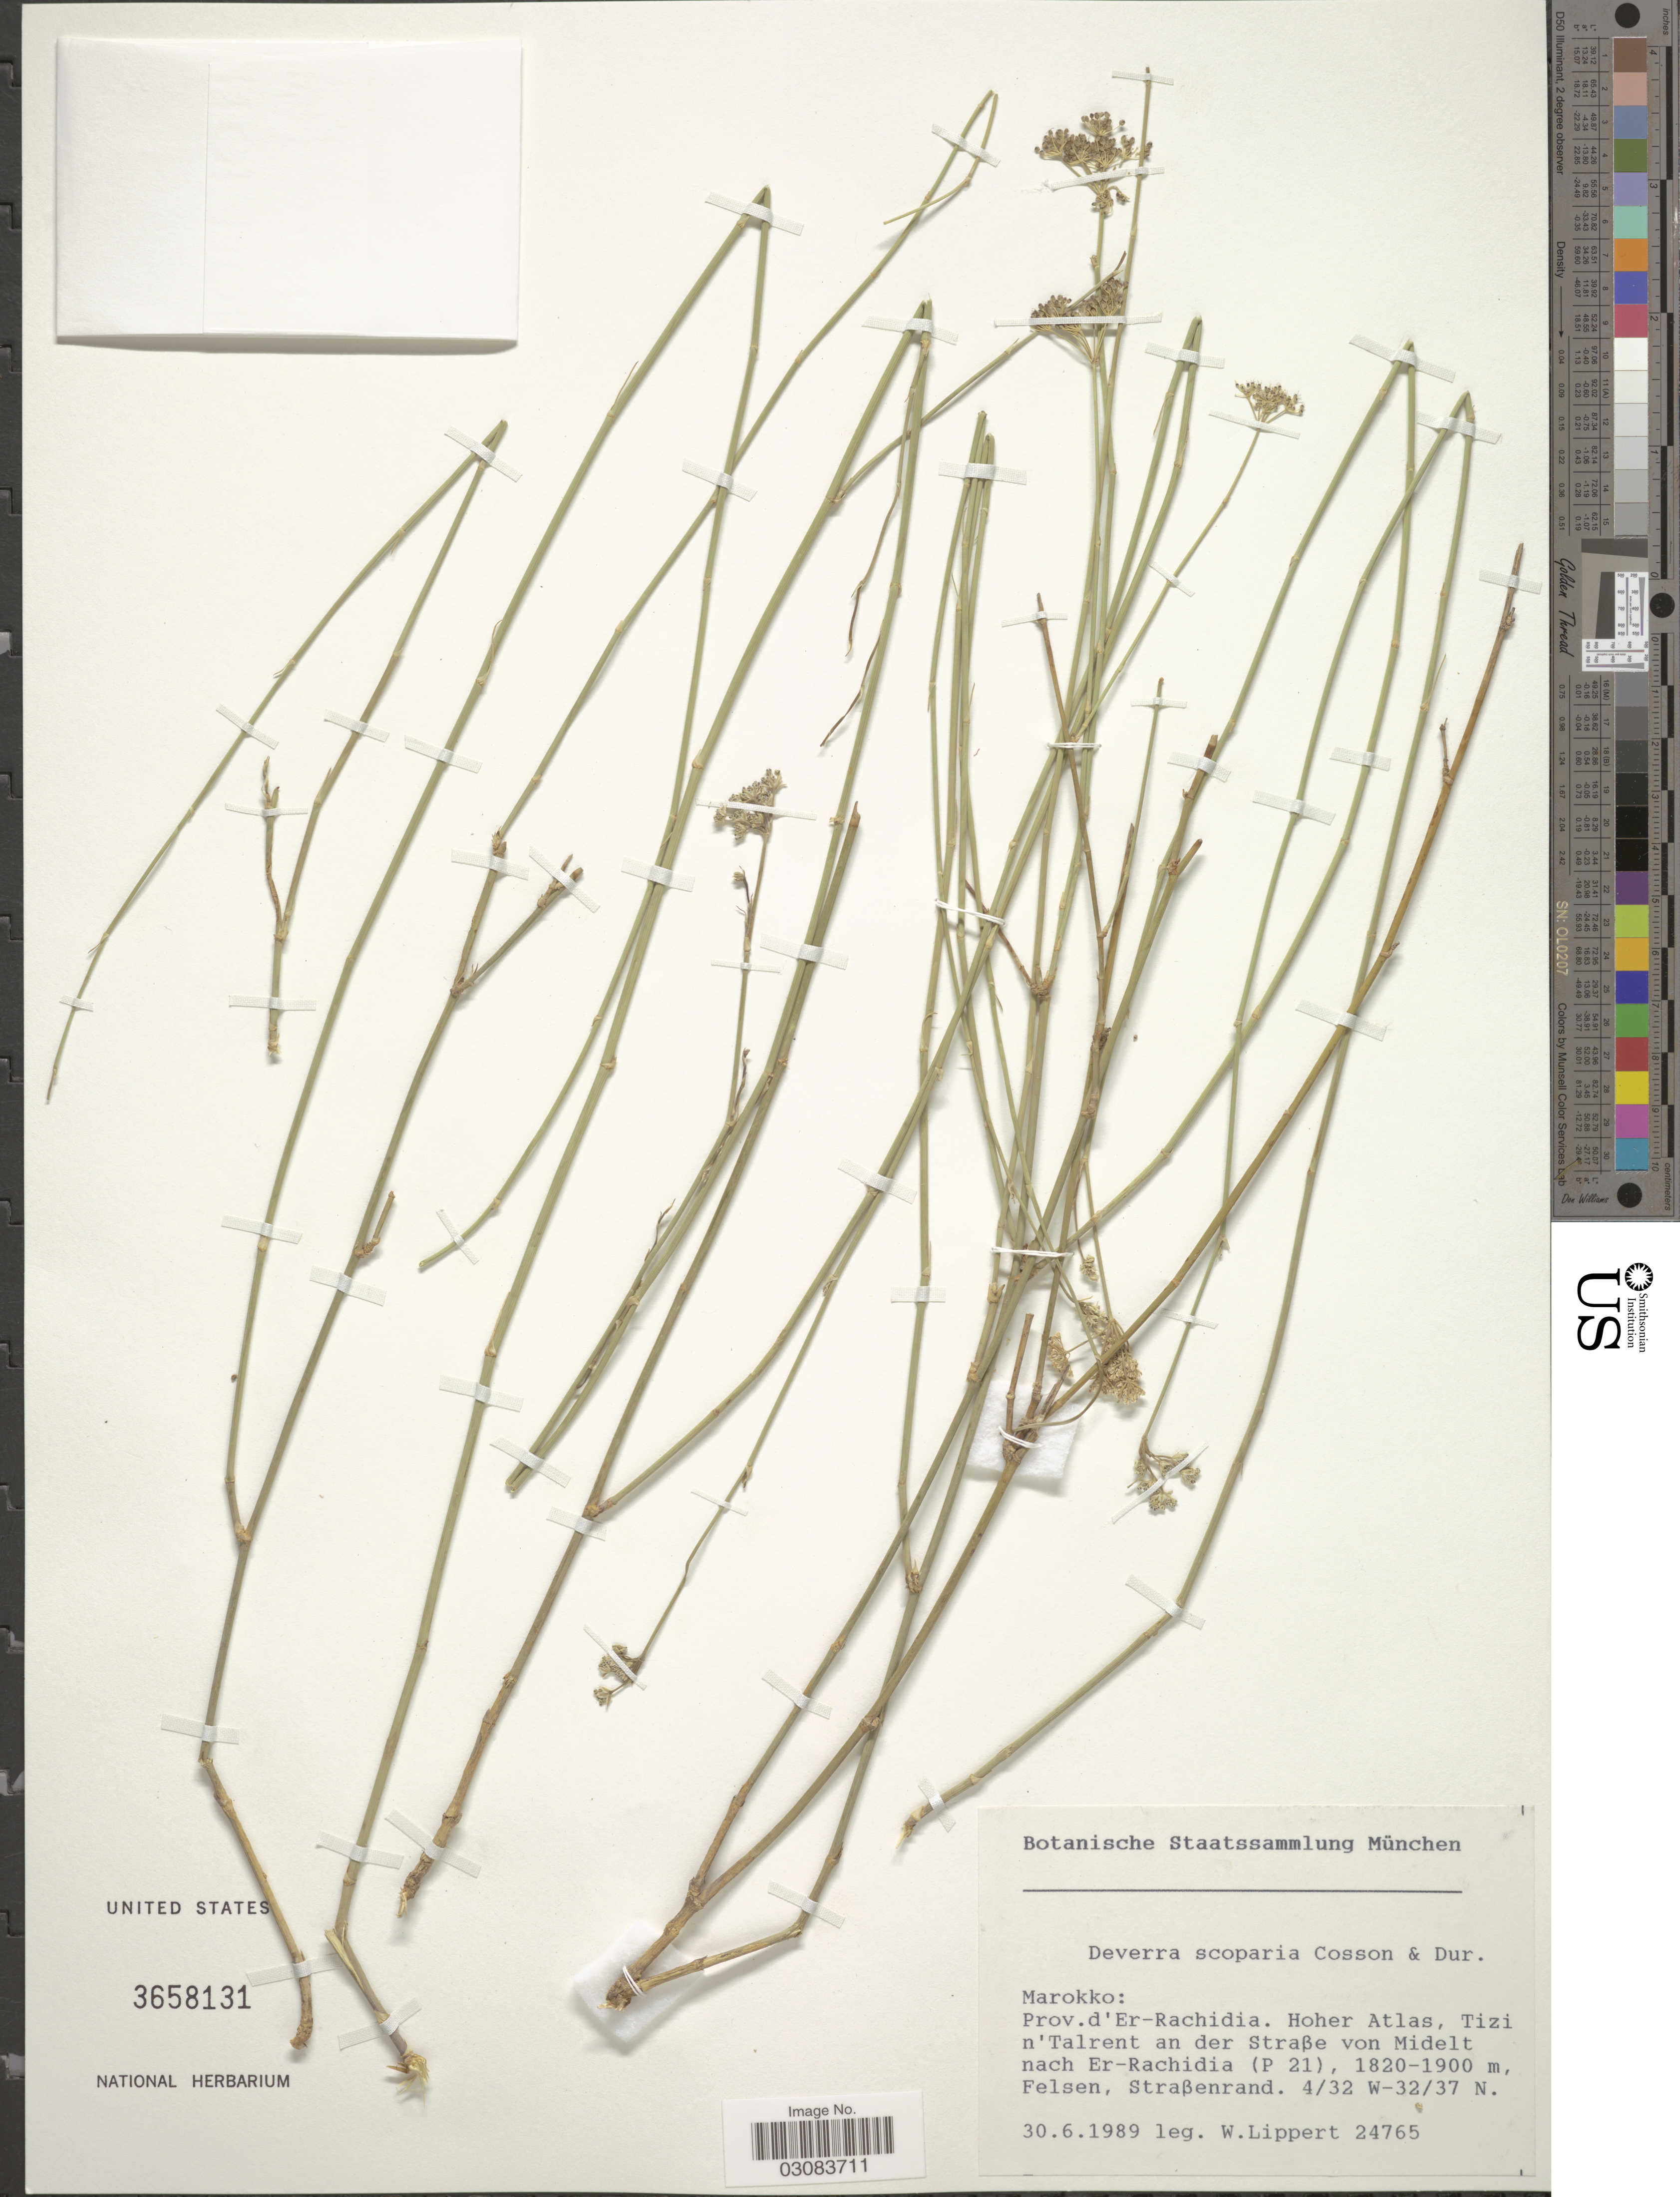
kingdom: Plantae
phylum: Tracheophyta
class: Magnoliopsida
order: Apiales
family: Apiaceae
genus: Deverra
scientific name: Deverra scoparia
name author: Coss. & Durieu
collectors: W. Lippert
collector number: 24765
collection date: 1989-06-30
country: Morocco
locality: Marokko: Prov. d'Er-Rachidia. Hoher Atlas, Tizi n'Talrent an der Straße von Midelt nach Er-Rachidia (P 21), Felsen, Straßenrand.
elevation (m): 1820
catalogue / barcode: US 3658131